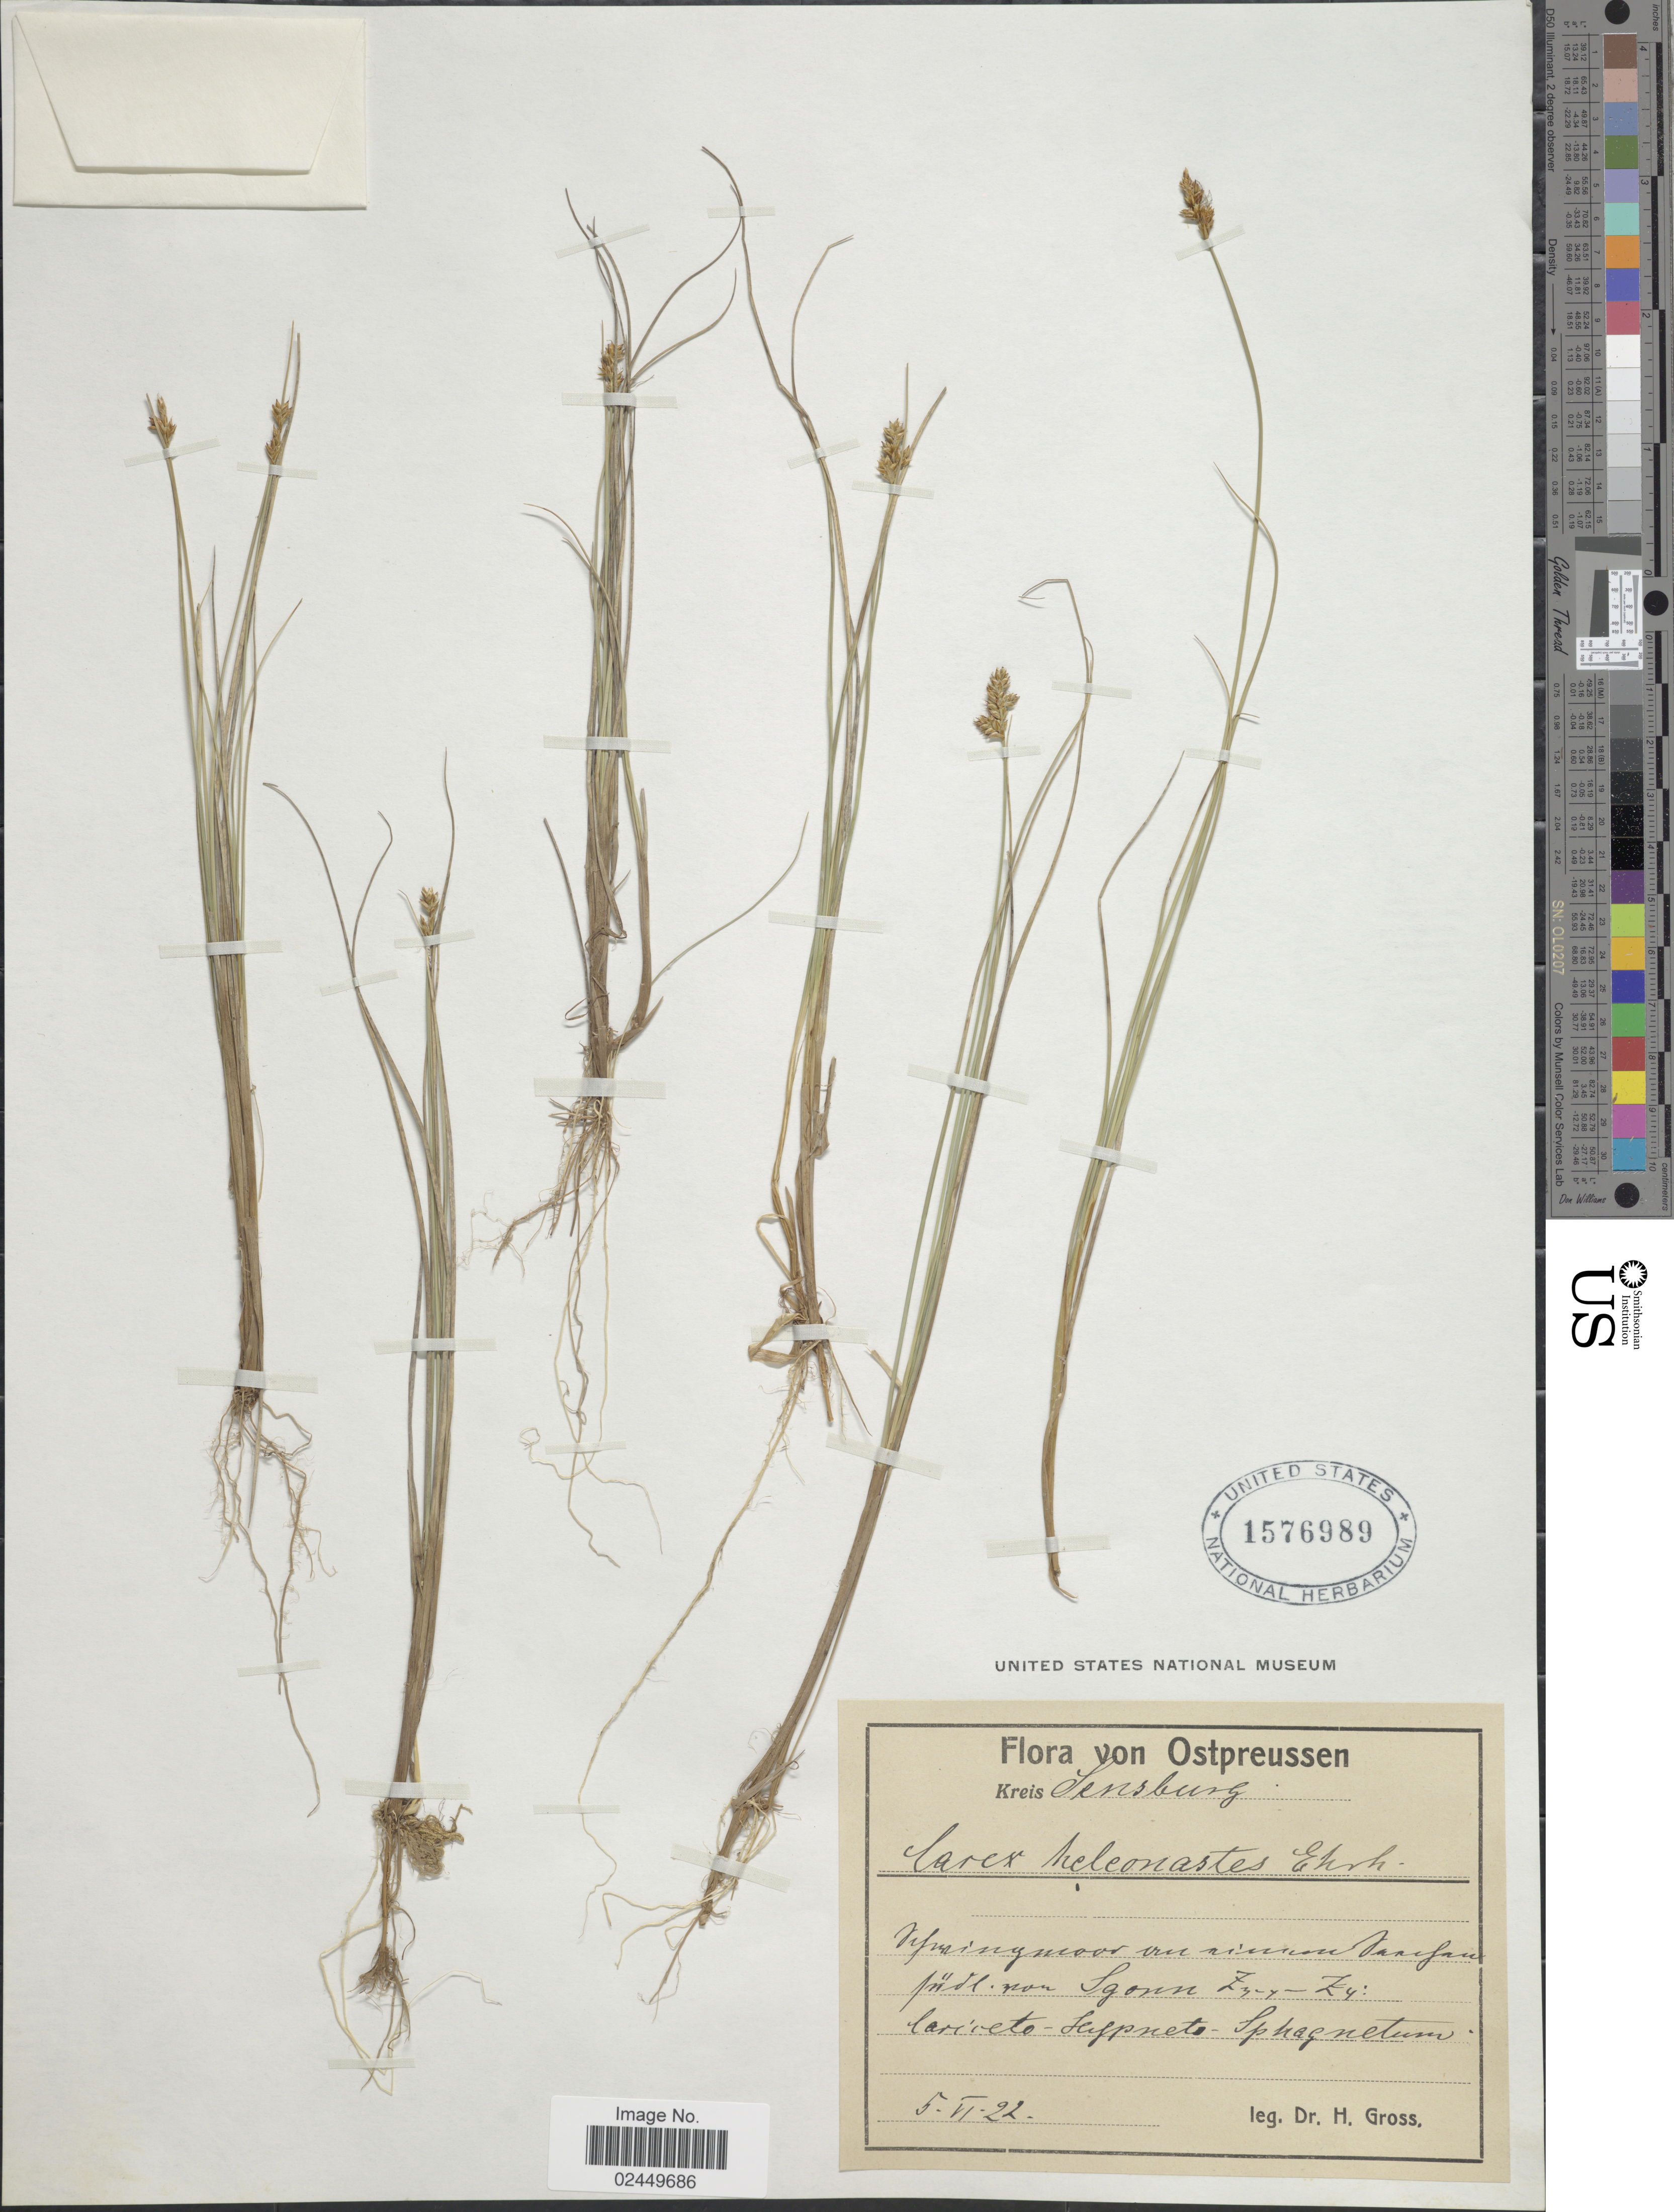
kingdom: Plantae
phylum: Tracheophyta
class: Liliopsida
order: Poales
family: Cyperaceae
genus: Carex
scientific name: Carex heleonastes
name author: Ehrh. ex L. f.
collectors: H. Gross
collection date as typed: Transcribed d/m/y: 5/6/22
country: Poland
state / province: Warminsko-Mazurskie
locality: Ostpreussen. Kreis Sensburg. Sgonn Zz-y-Zy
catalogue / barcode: US 1576989